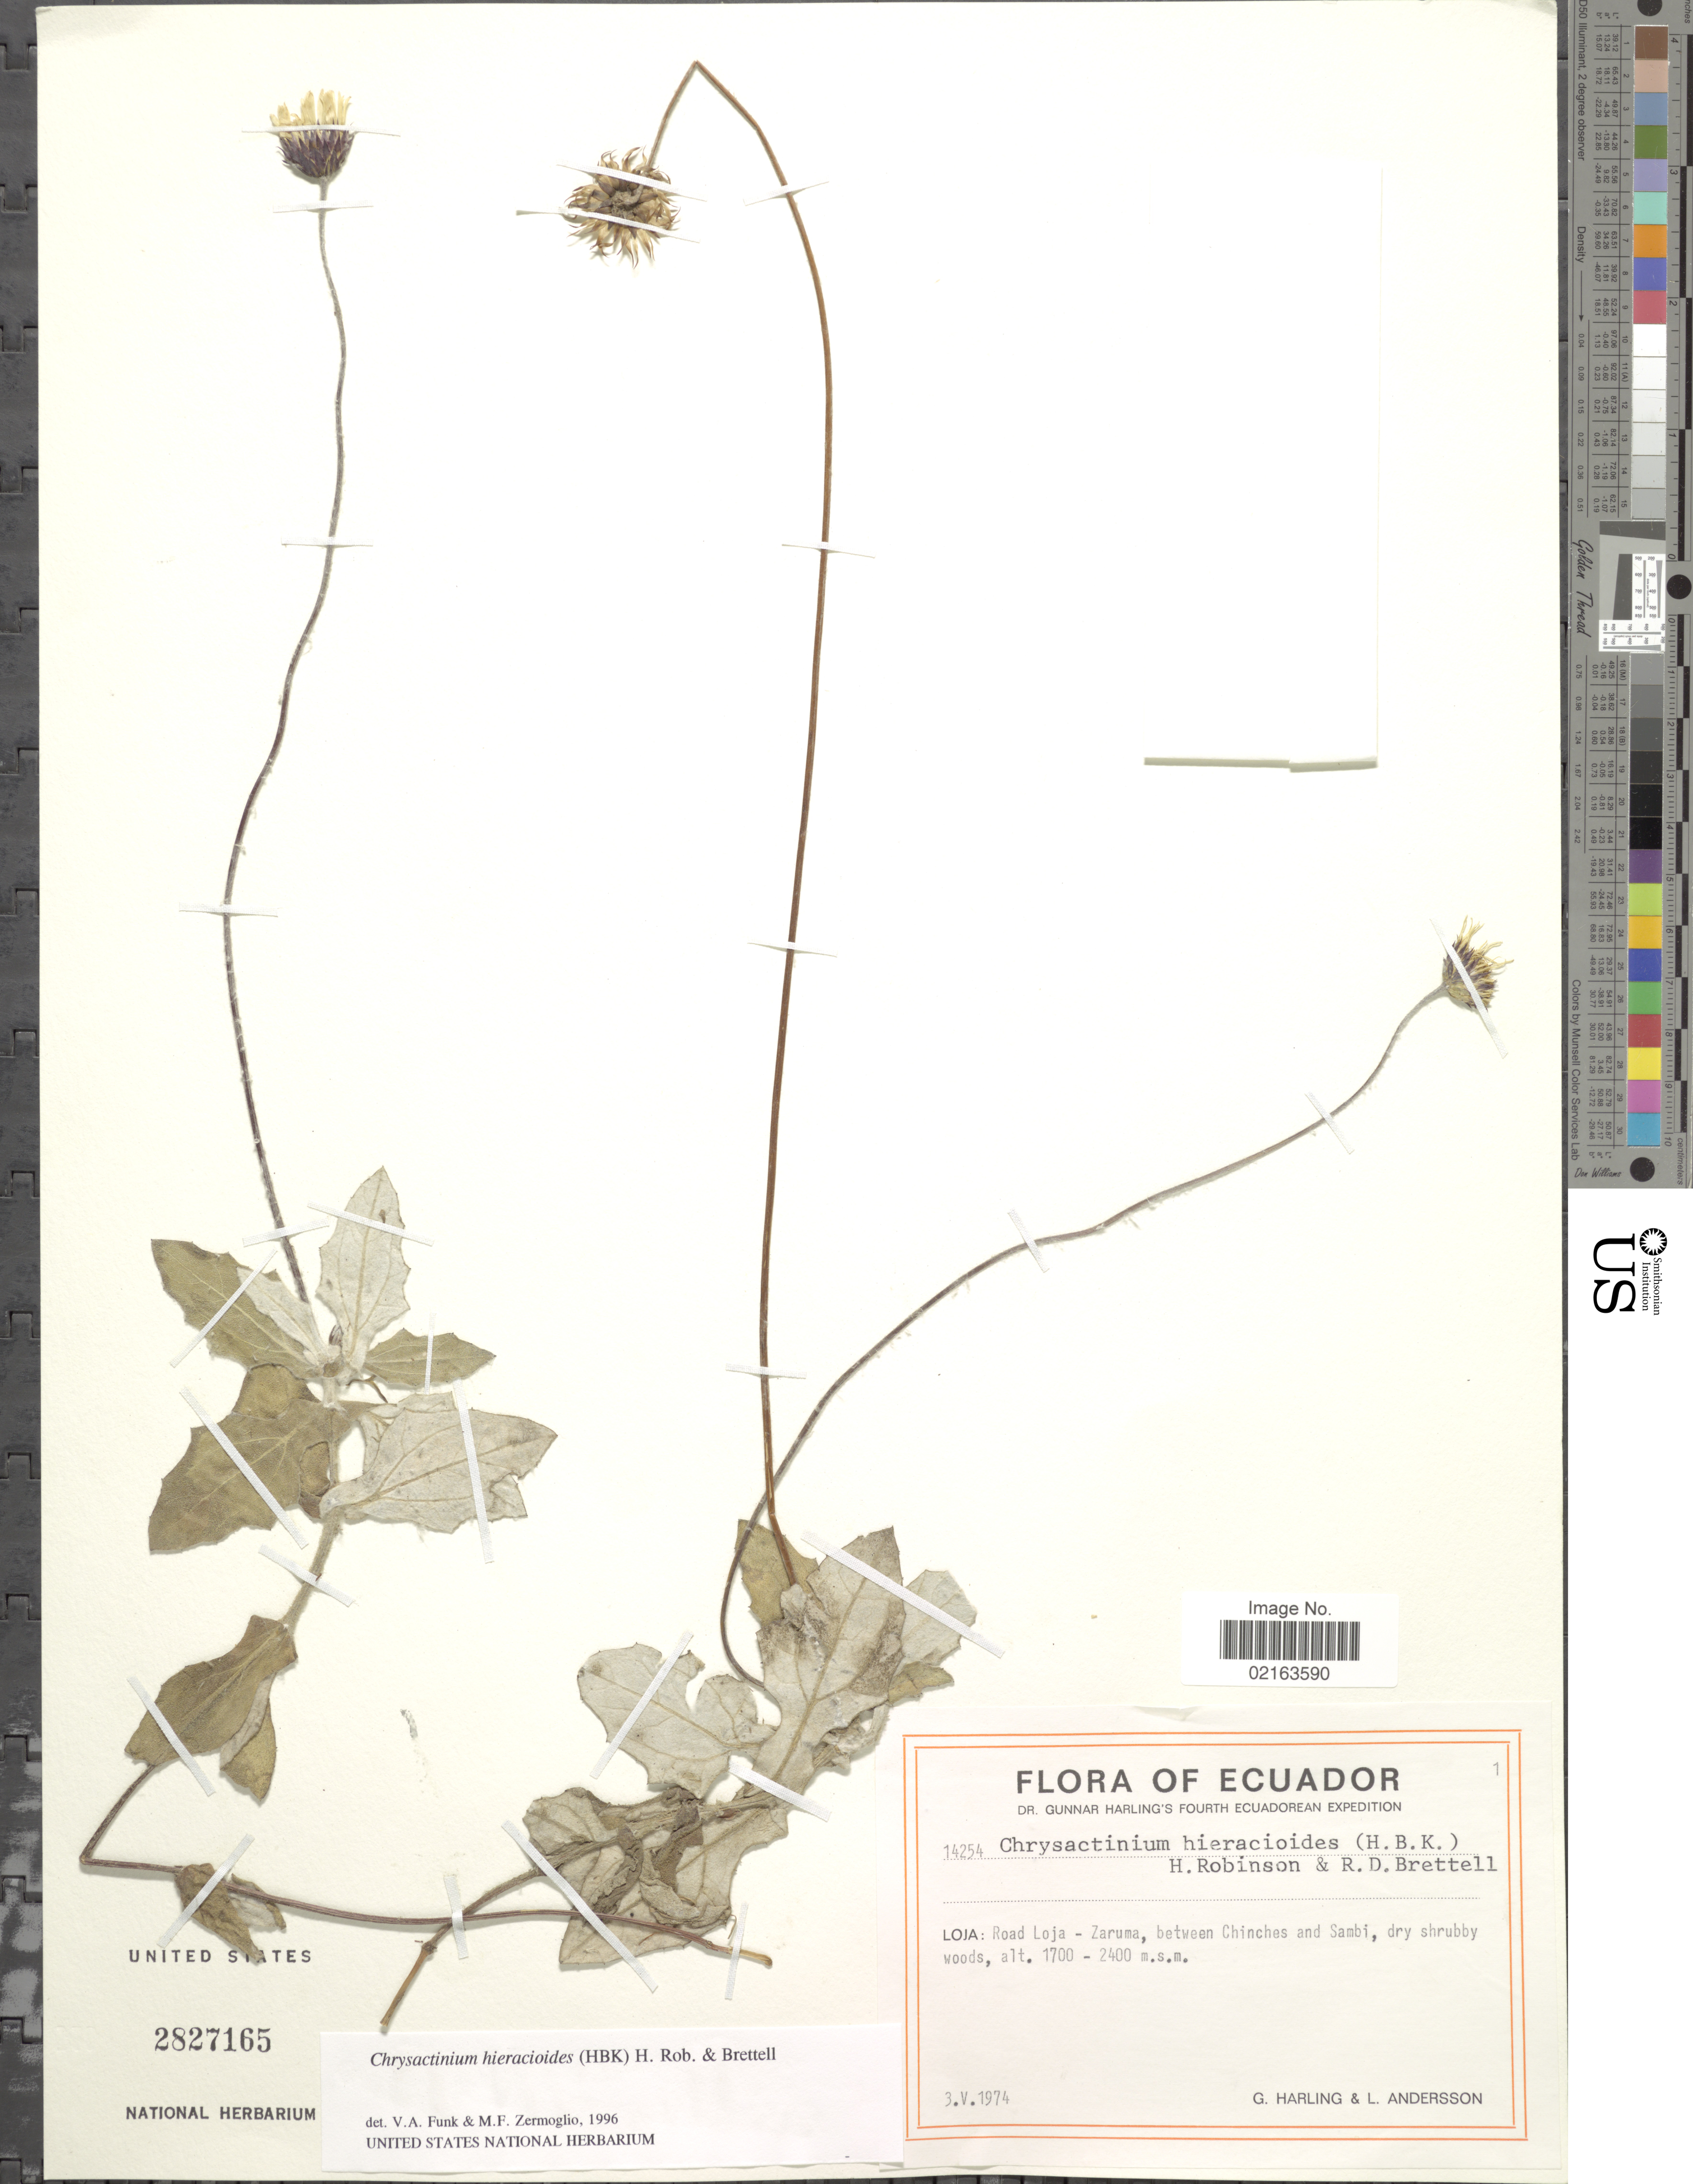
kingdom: Plantae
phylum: Tracheophyta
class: Magnoliopsida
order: Asterales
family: Asteraceae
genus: Chrysactinium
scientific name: Chrysactinium hieracioides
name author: (Kunth) H. Rob. & Brettell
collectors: G. Harling & L. Andersson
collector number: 14254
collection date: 1974-05-03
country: Ecuador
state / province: Loja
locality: Loja: Road Loja - Zaruma, between Chinches and Sambi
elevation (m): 1700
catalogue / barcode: US 2827165